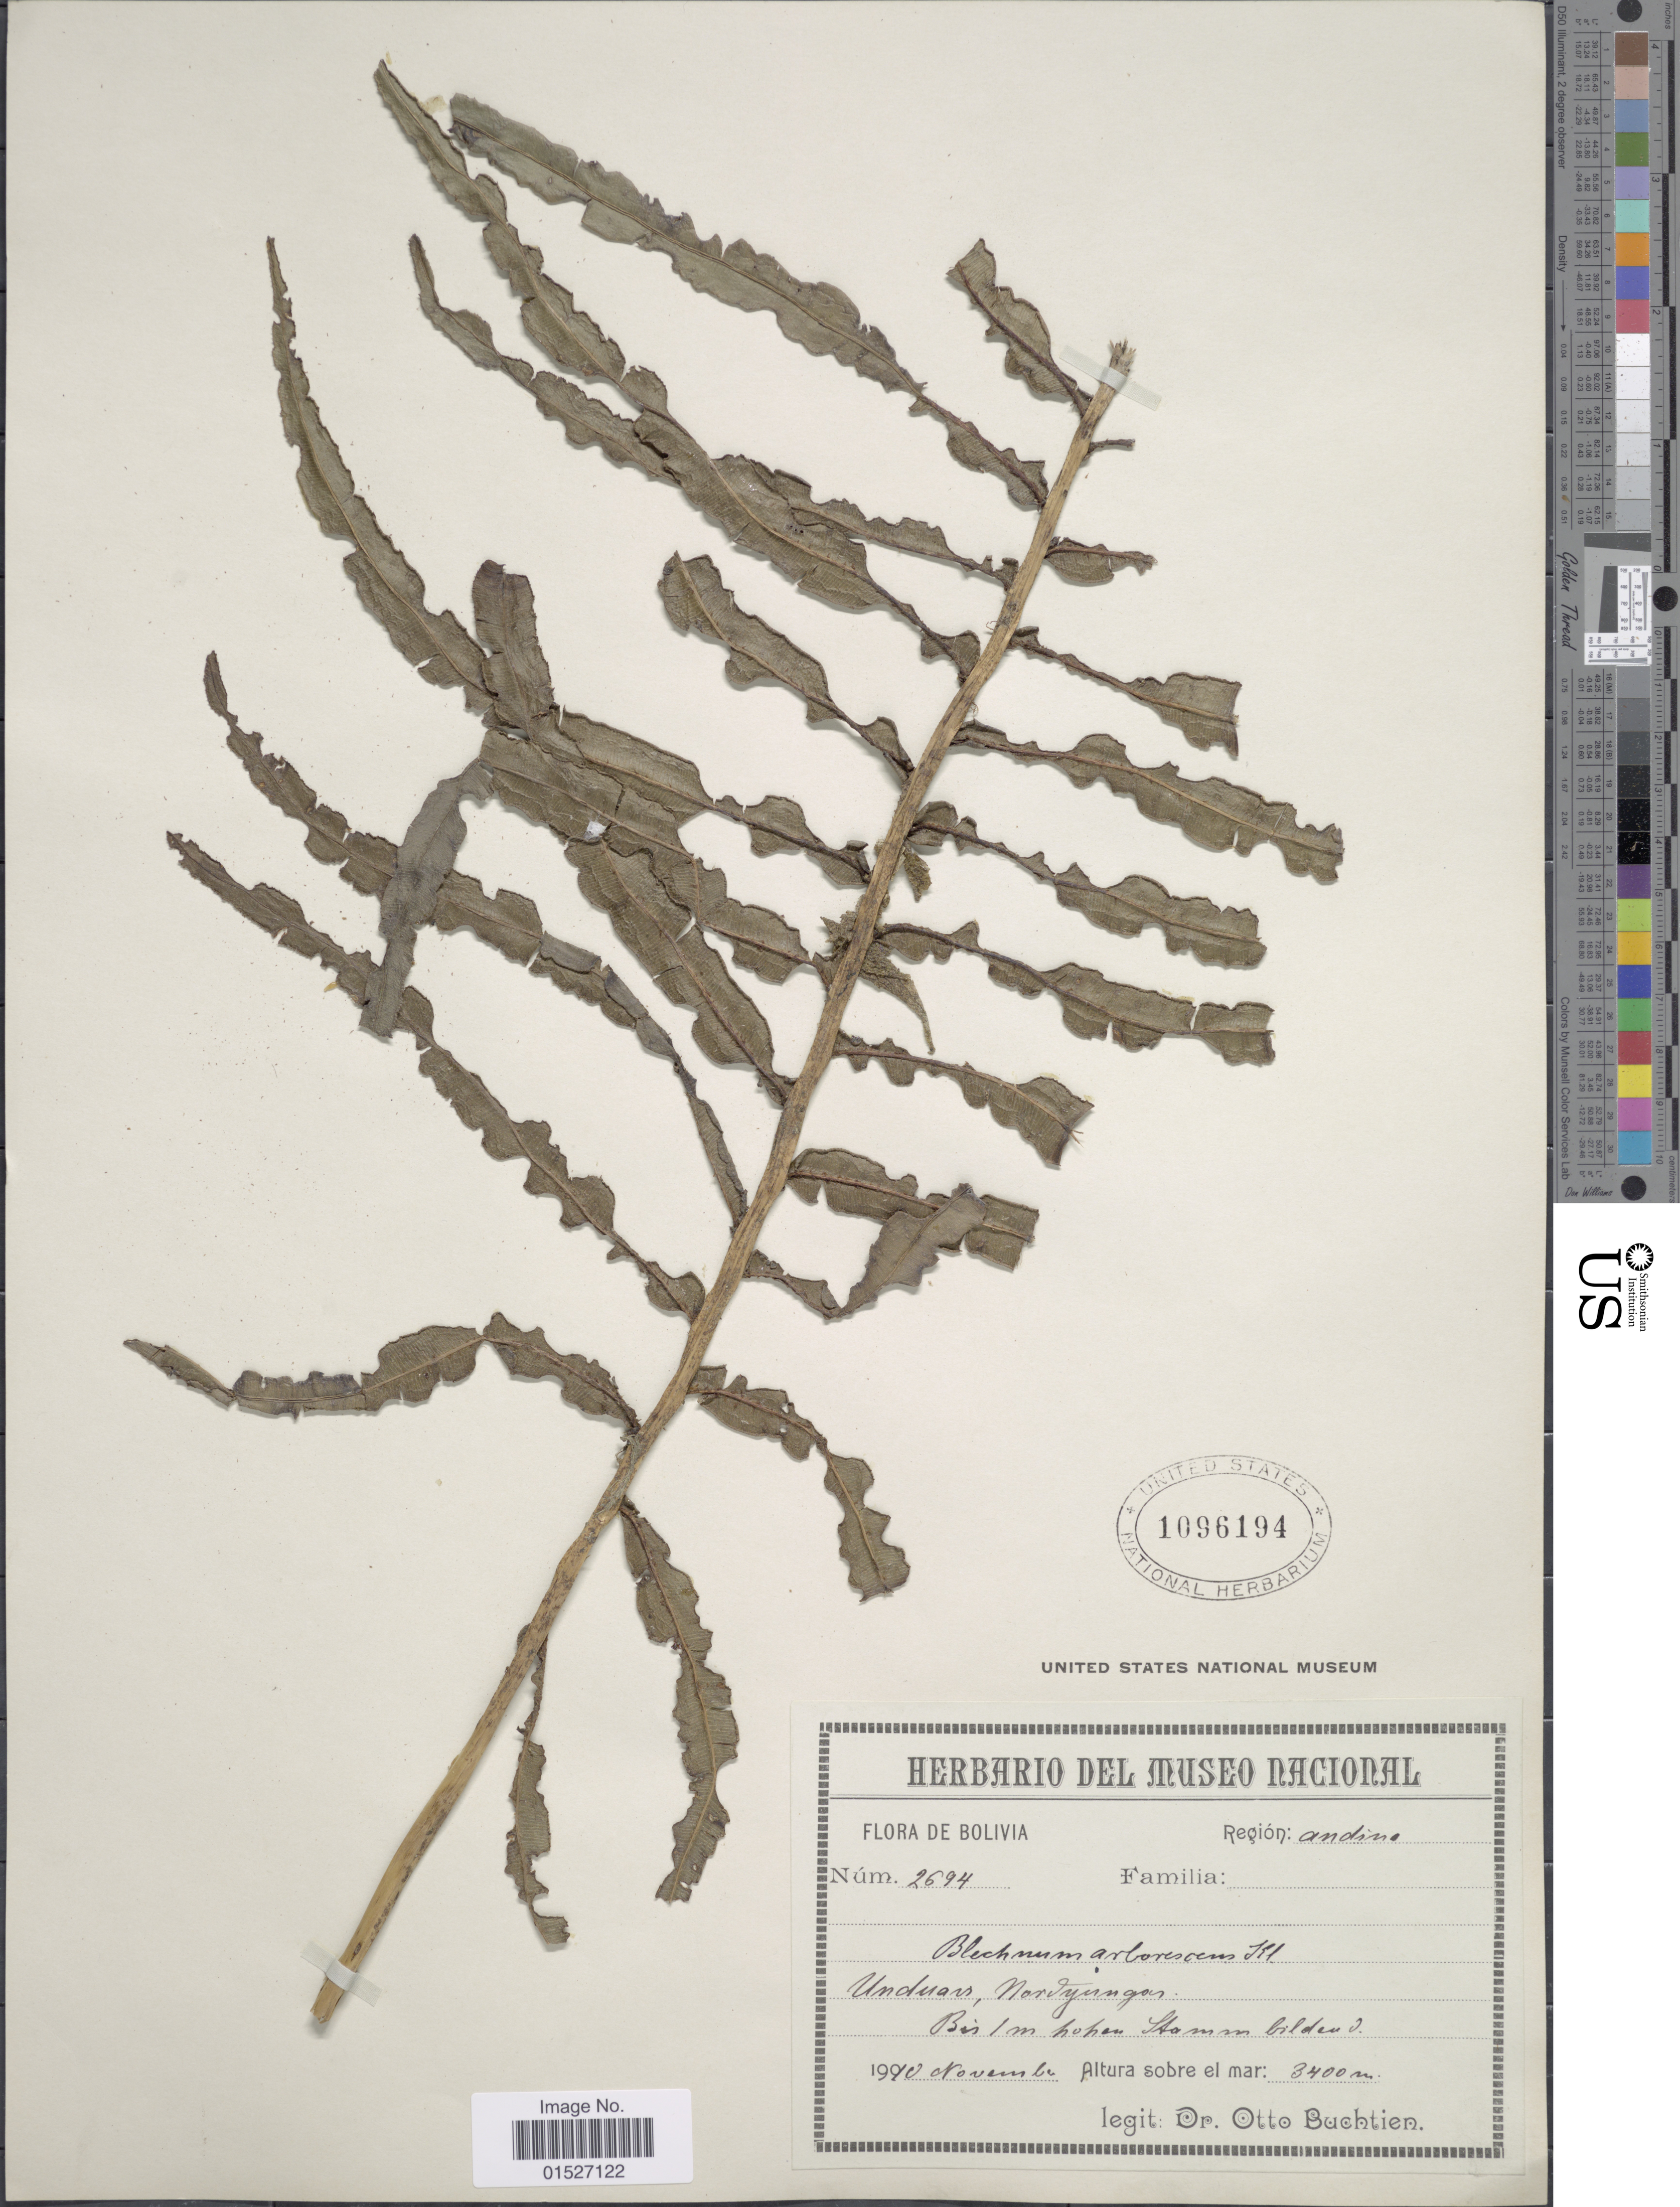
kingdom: Plantae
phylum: Tracheophyta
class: Polypodiopsida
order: Polypodiales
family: Blechnaceae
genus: Blechnum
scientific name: Blechnum sp.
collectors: O. Buchtien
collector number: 2694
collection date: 1910-11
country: Bolivia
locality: Unuari, Nordyungas.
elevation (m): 3400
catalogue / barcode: US 1096194